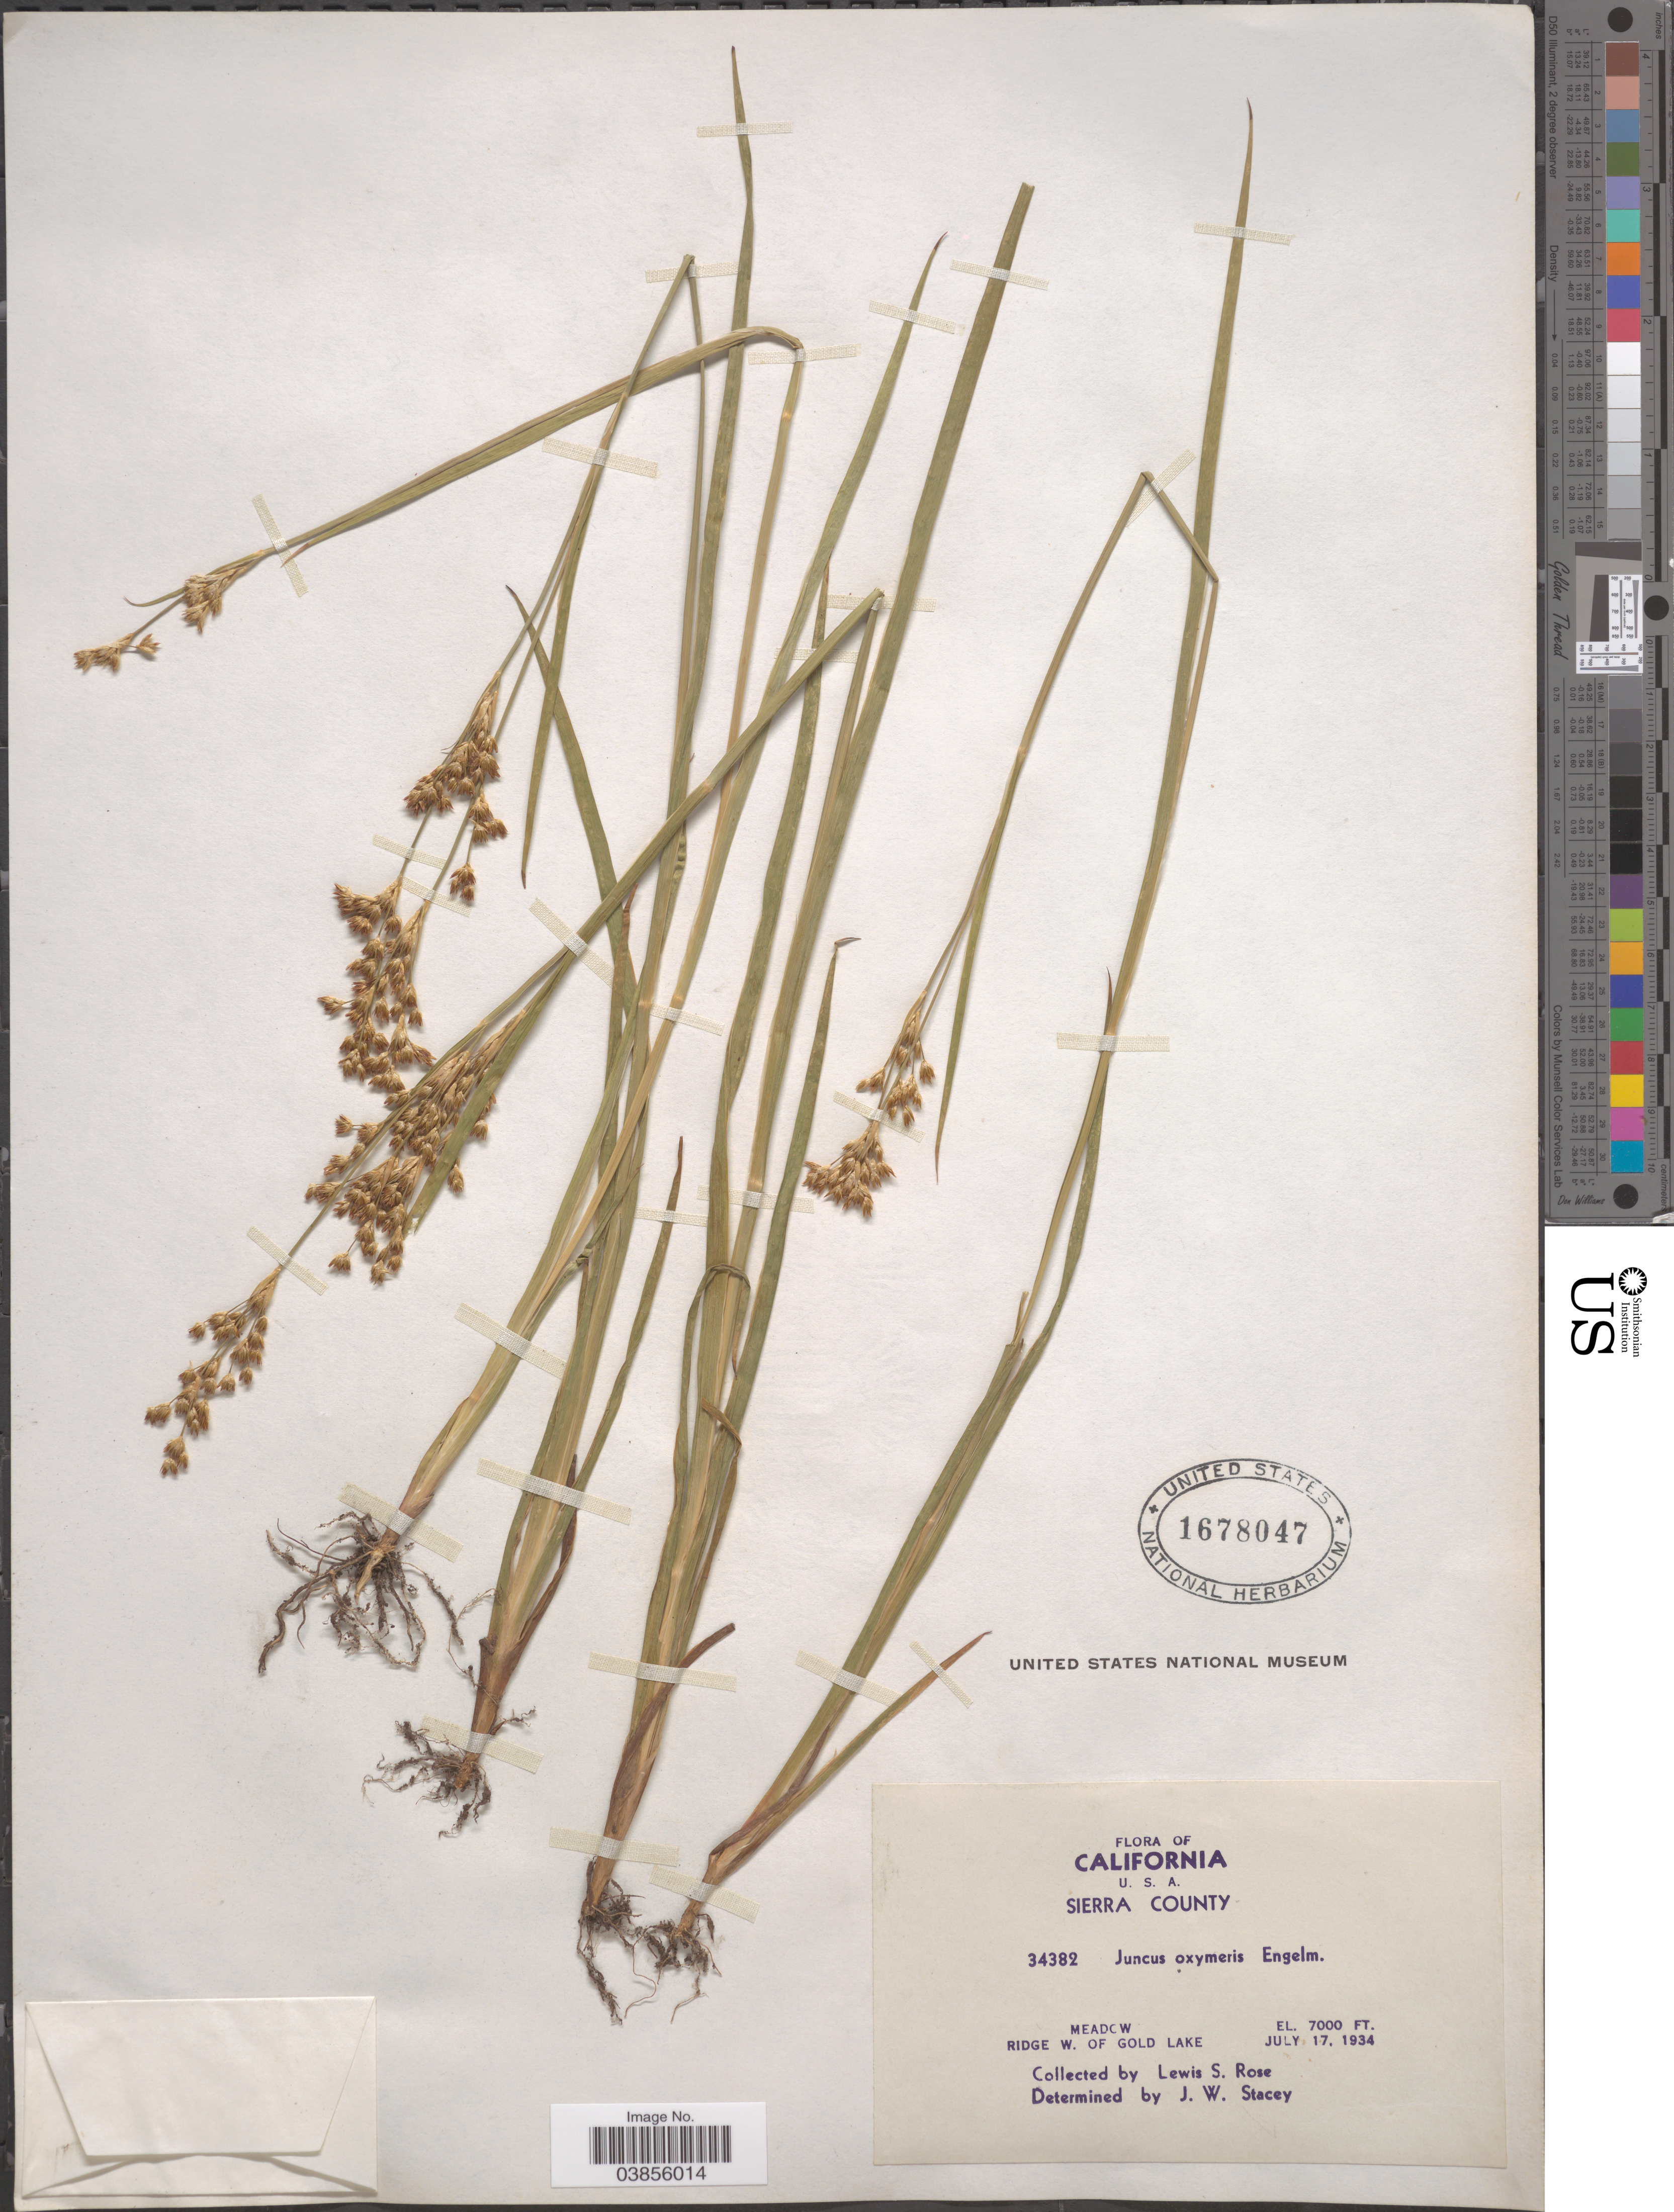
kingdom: Plantae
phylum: Tracheophyta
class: Liliopsida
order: Poales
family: Juncaceae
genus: Juncus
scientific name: Juncus oxymeris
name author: Engelm.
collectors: L. S. Rose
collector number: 34382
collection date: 1934-07-17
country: United States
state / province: California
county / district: Sierra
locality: Sierra County. Meadow. Ridge w. of Gold Lake.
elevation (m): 2134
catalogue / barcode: US 1678047